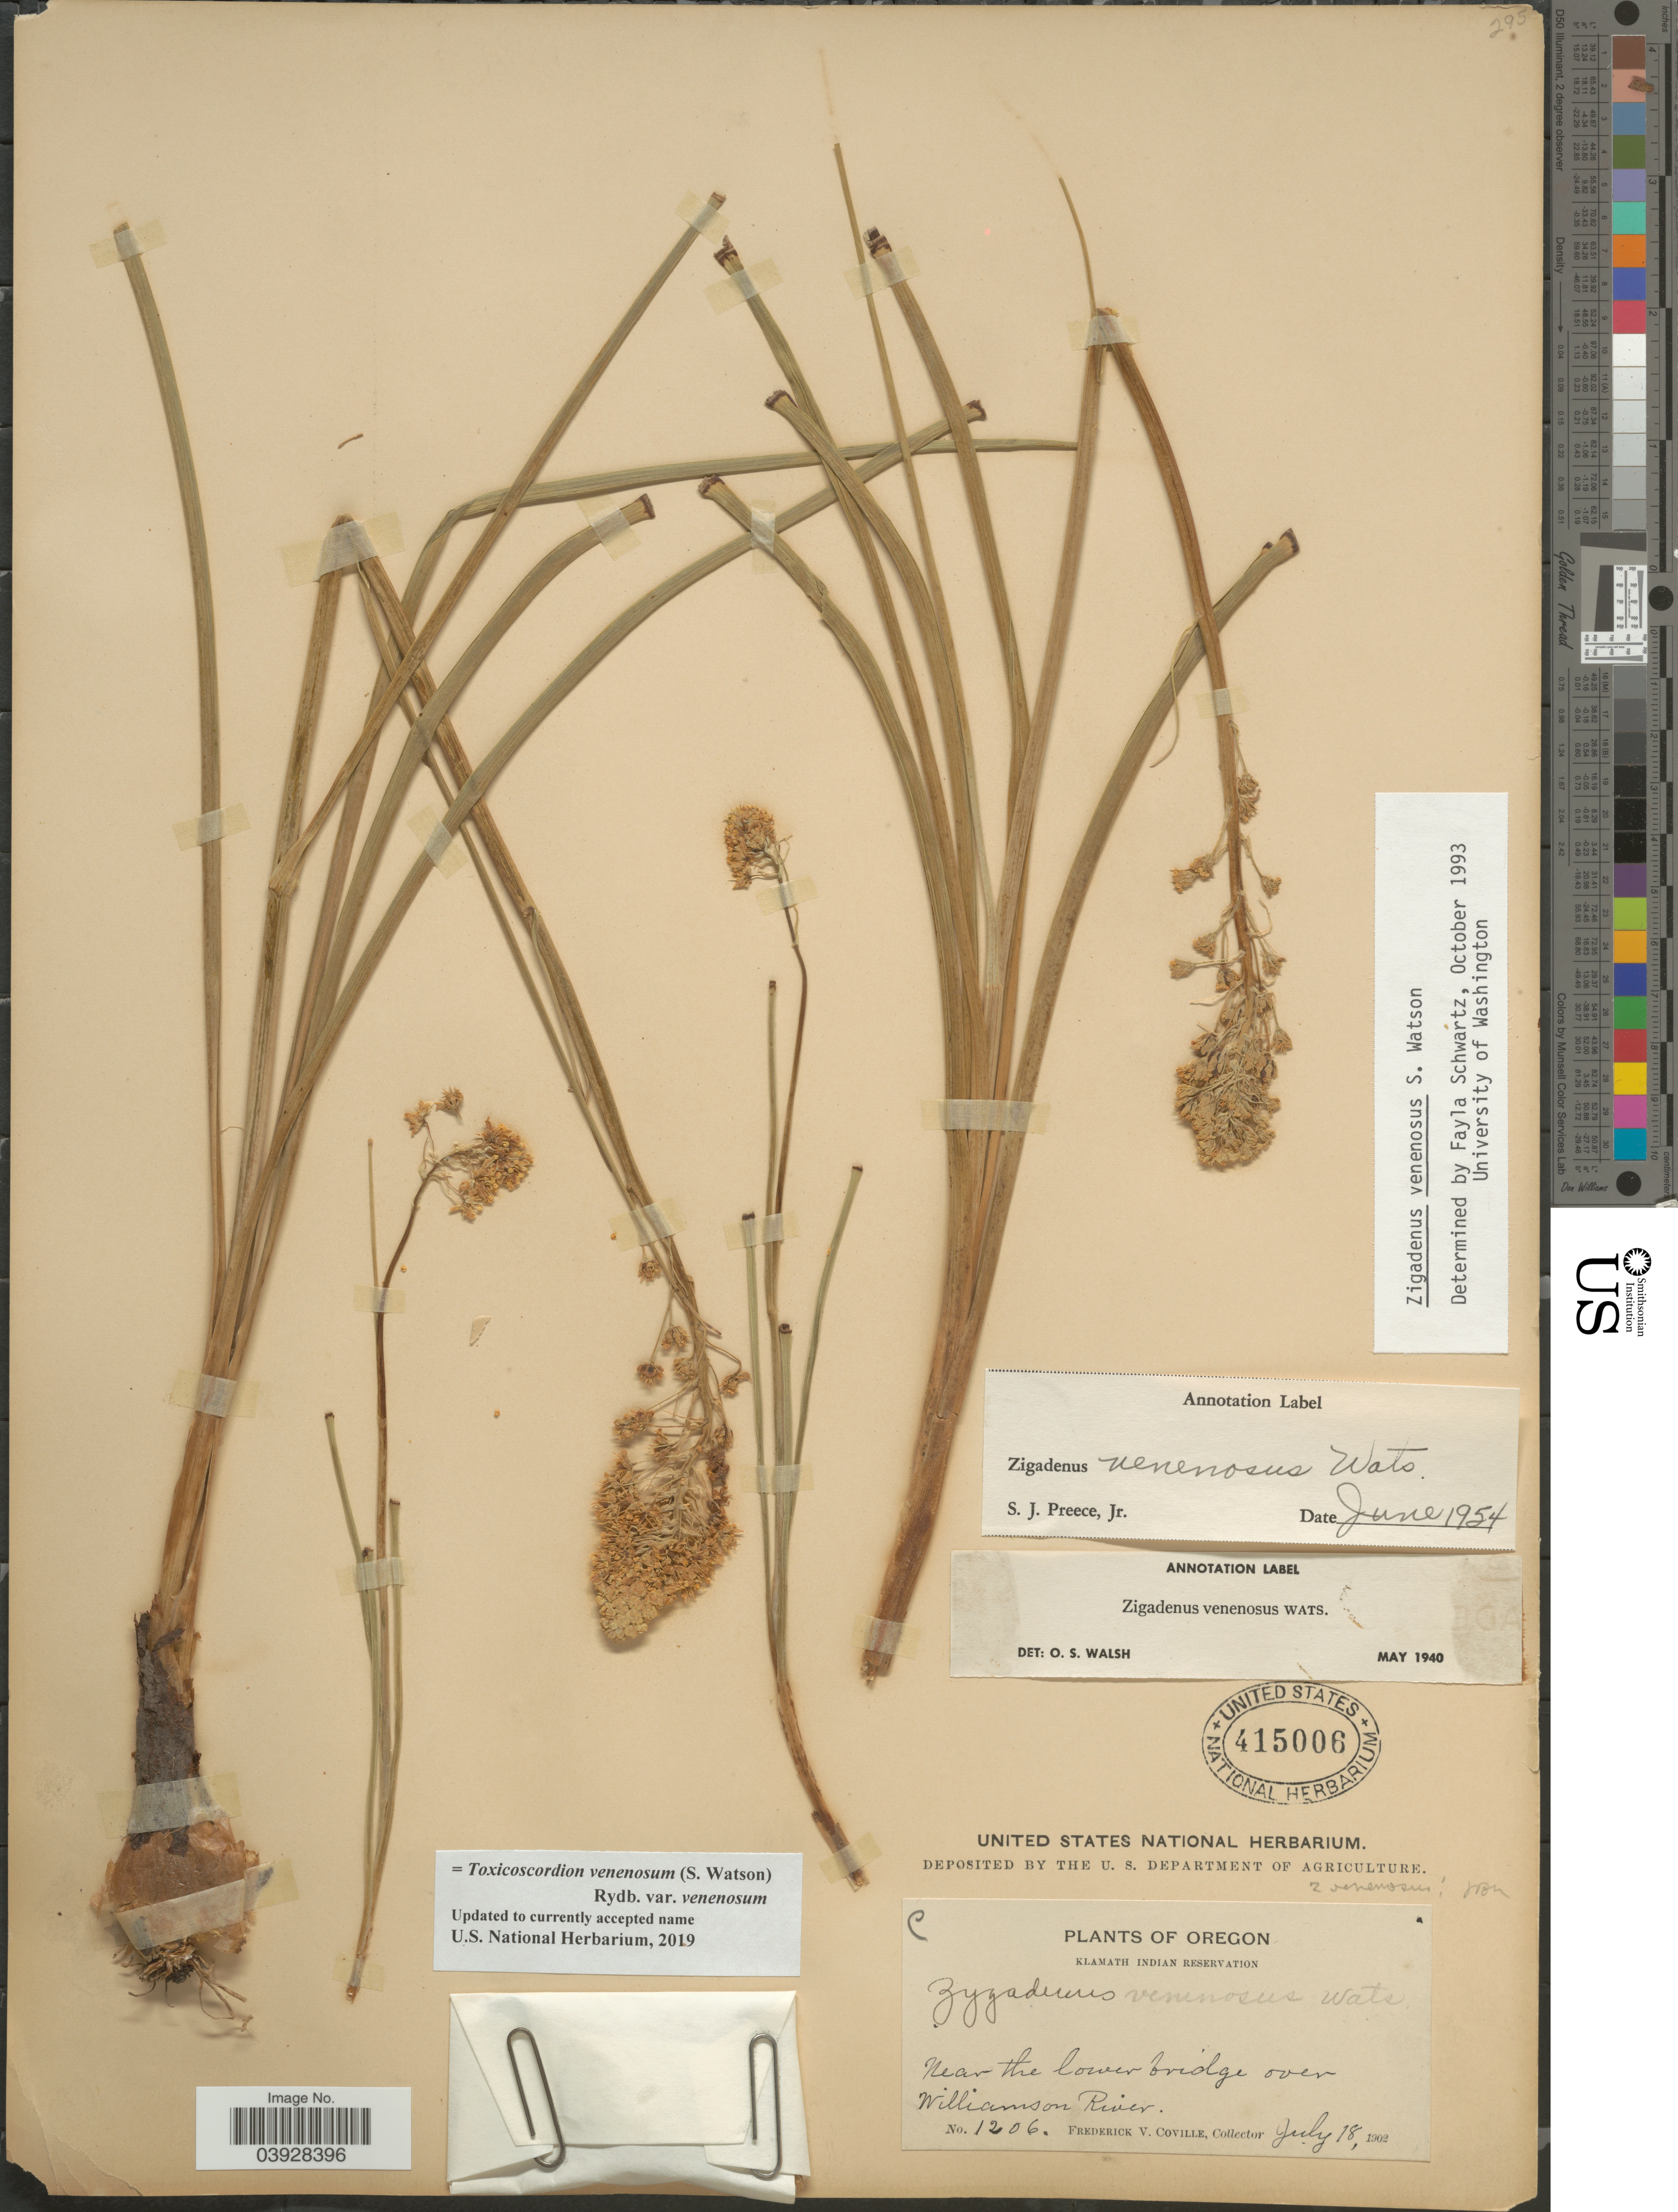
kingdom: Plantae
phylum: Tracheophyta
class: Liliopsida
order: Liliales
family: Melanthiaceae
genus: Toxicoscordion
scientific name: Toxicoscordion venenosum var. gramineum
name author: (Rydb.) Brasher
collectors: F. V. Coville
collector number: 1206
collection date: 1902-07-18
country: United States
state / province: Oregon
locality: Klamath Indian Reservation. Near the lower bridge over Williamson River.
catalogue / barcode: US 415006